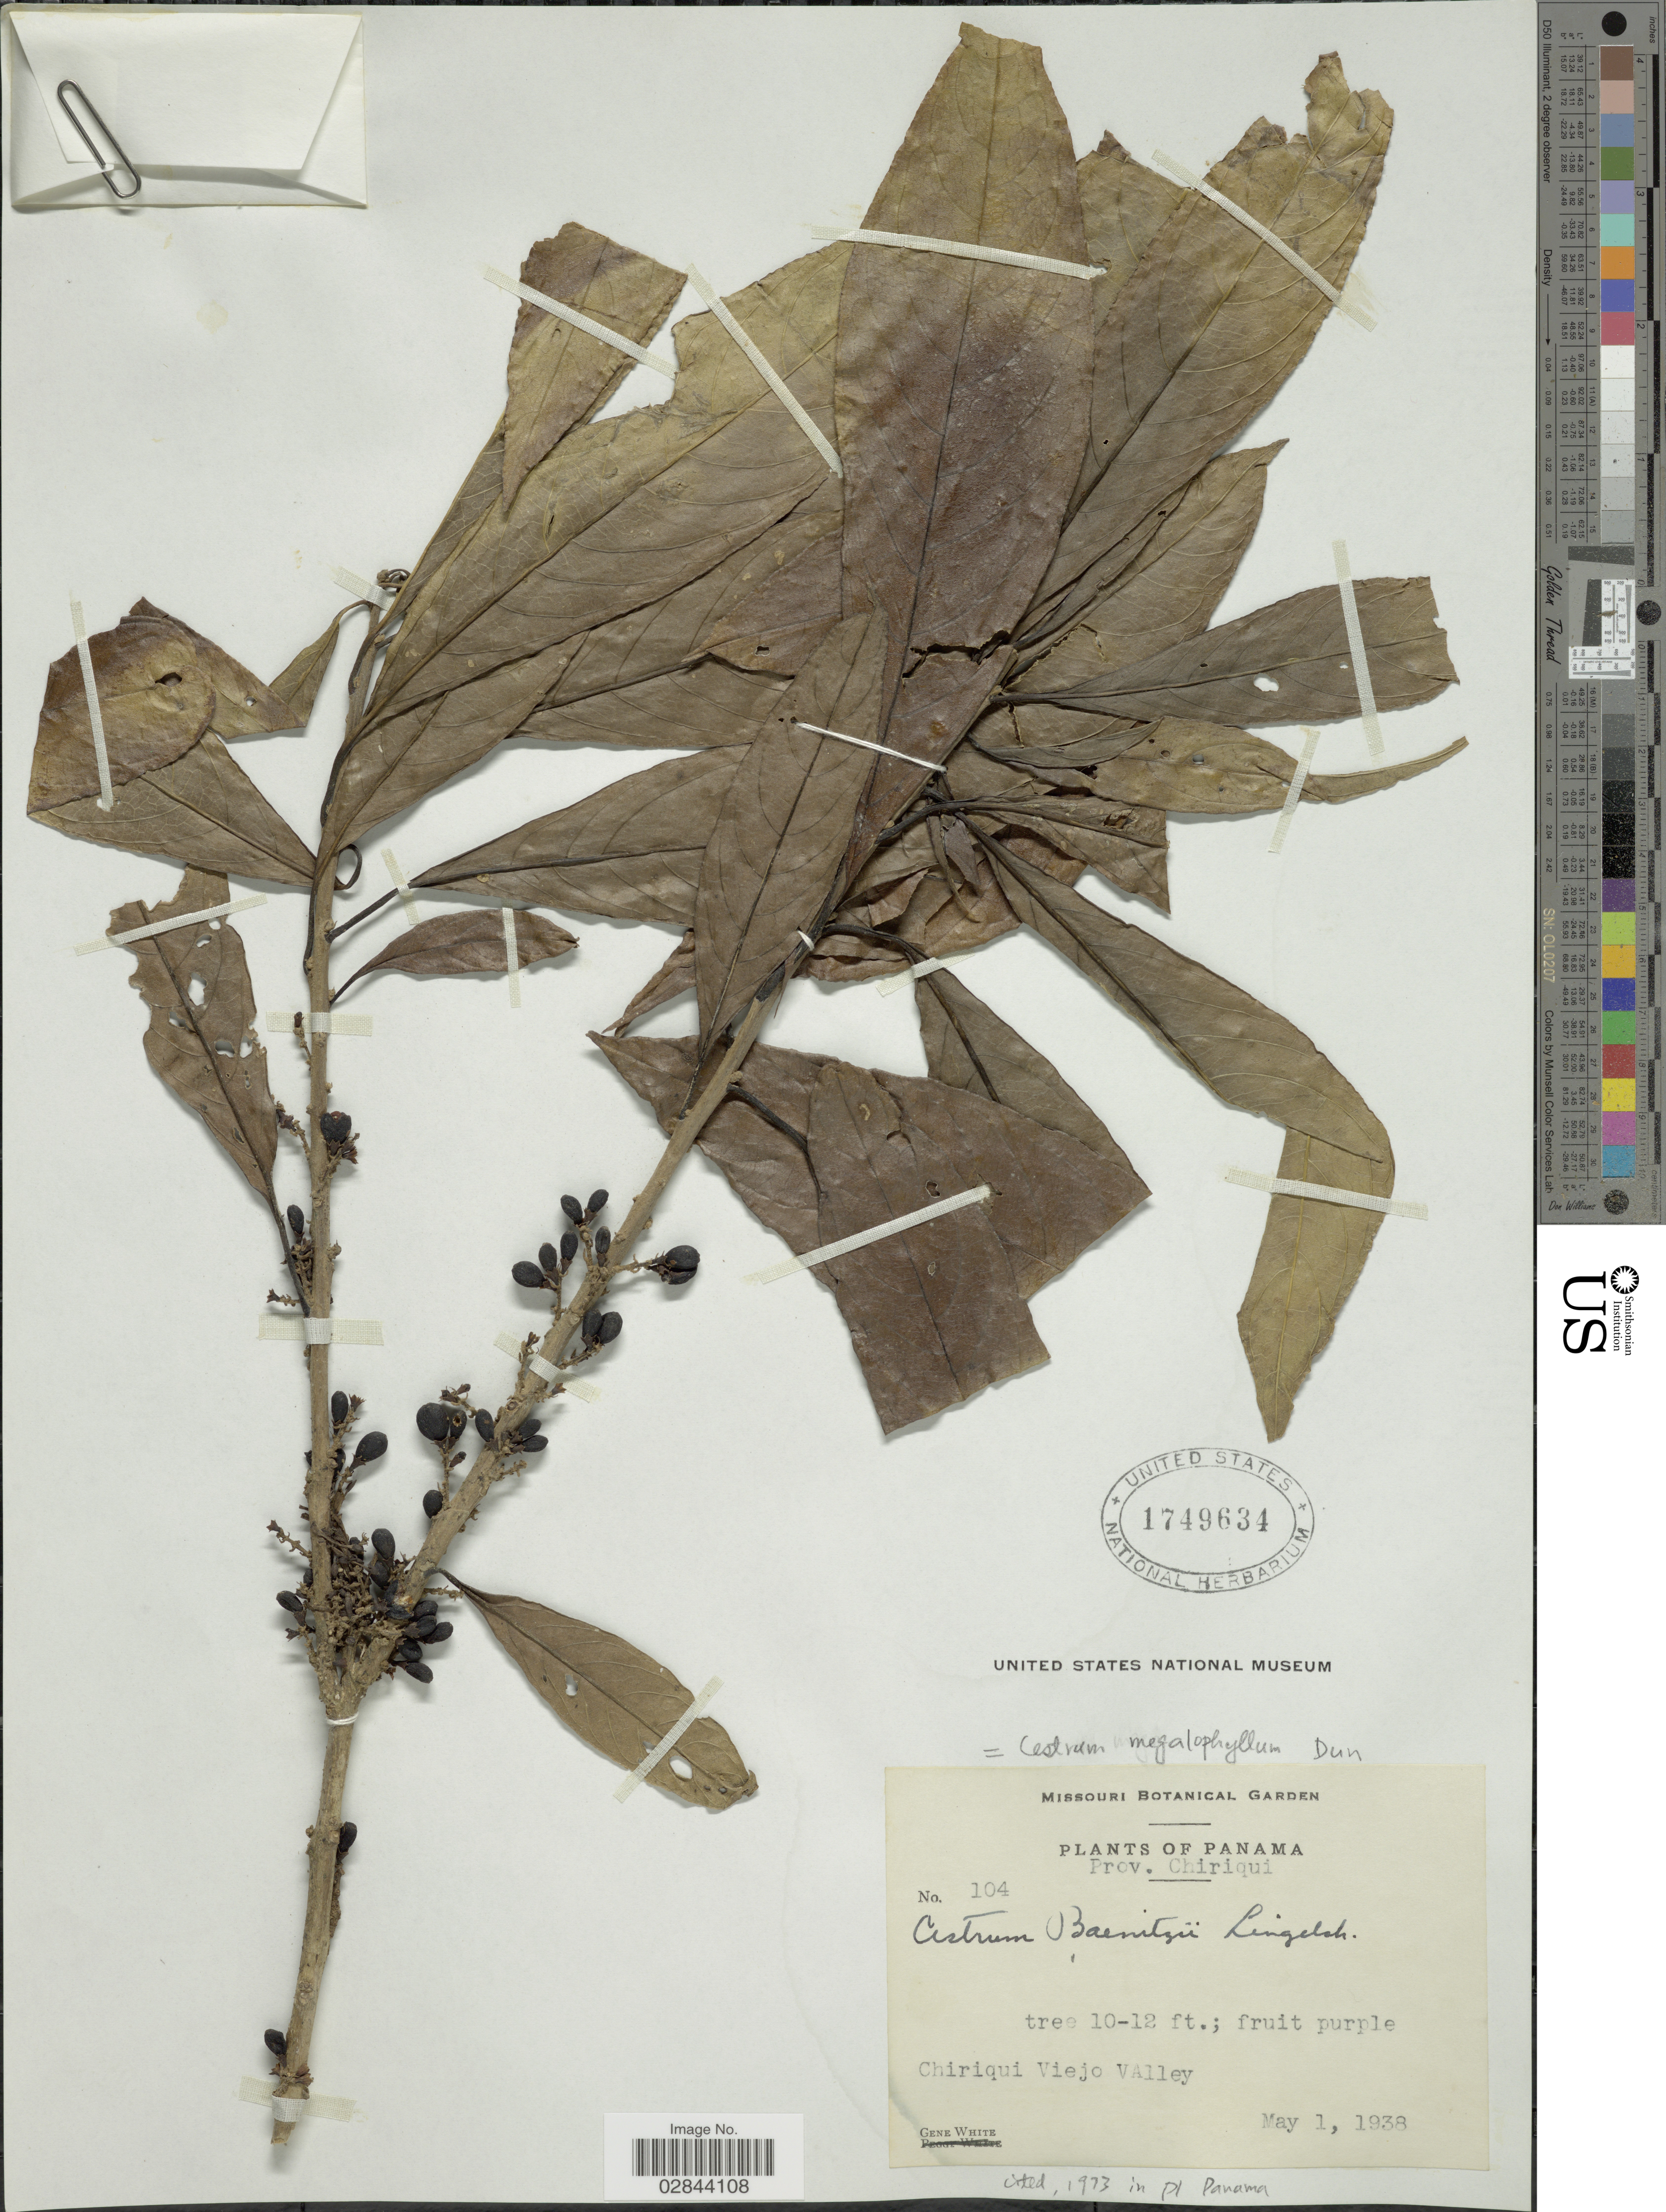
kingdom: Plantae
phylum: Tracheophyta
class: Magnoliopsida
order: Solanales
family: Solanaceae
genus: Cestrum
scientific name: Cestrum schlechtendahlii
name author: G. Don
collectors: G. White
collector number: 104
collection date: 1938-05-01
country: Panama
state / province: Chiriqui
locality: Prov. Chiriqui, Chiriqui Viejo Valley.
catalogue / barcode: US 1749634